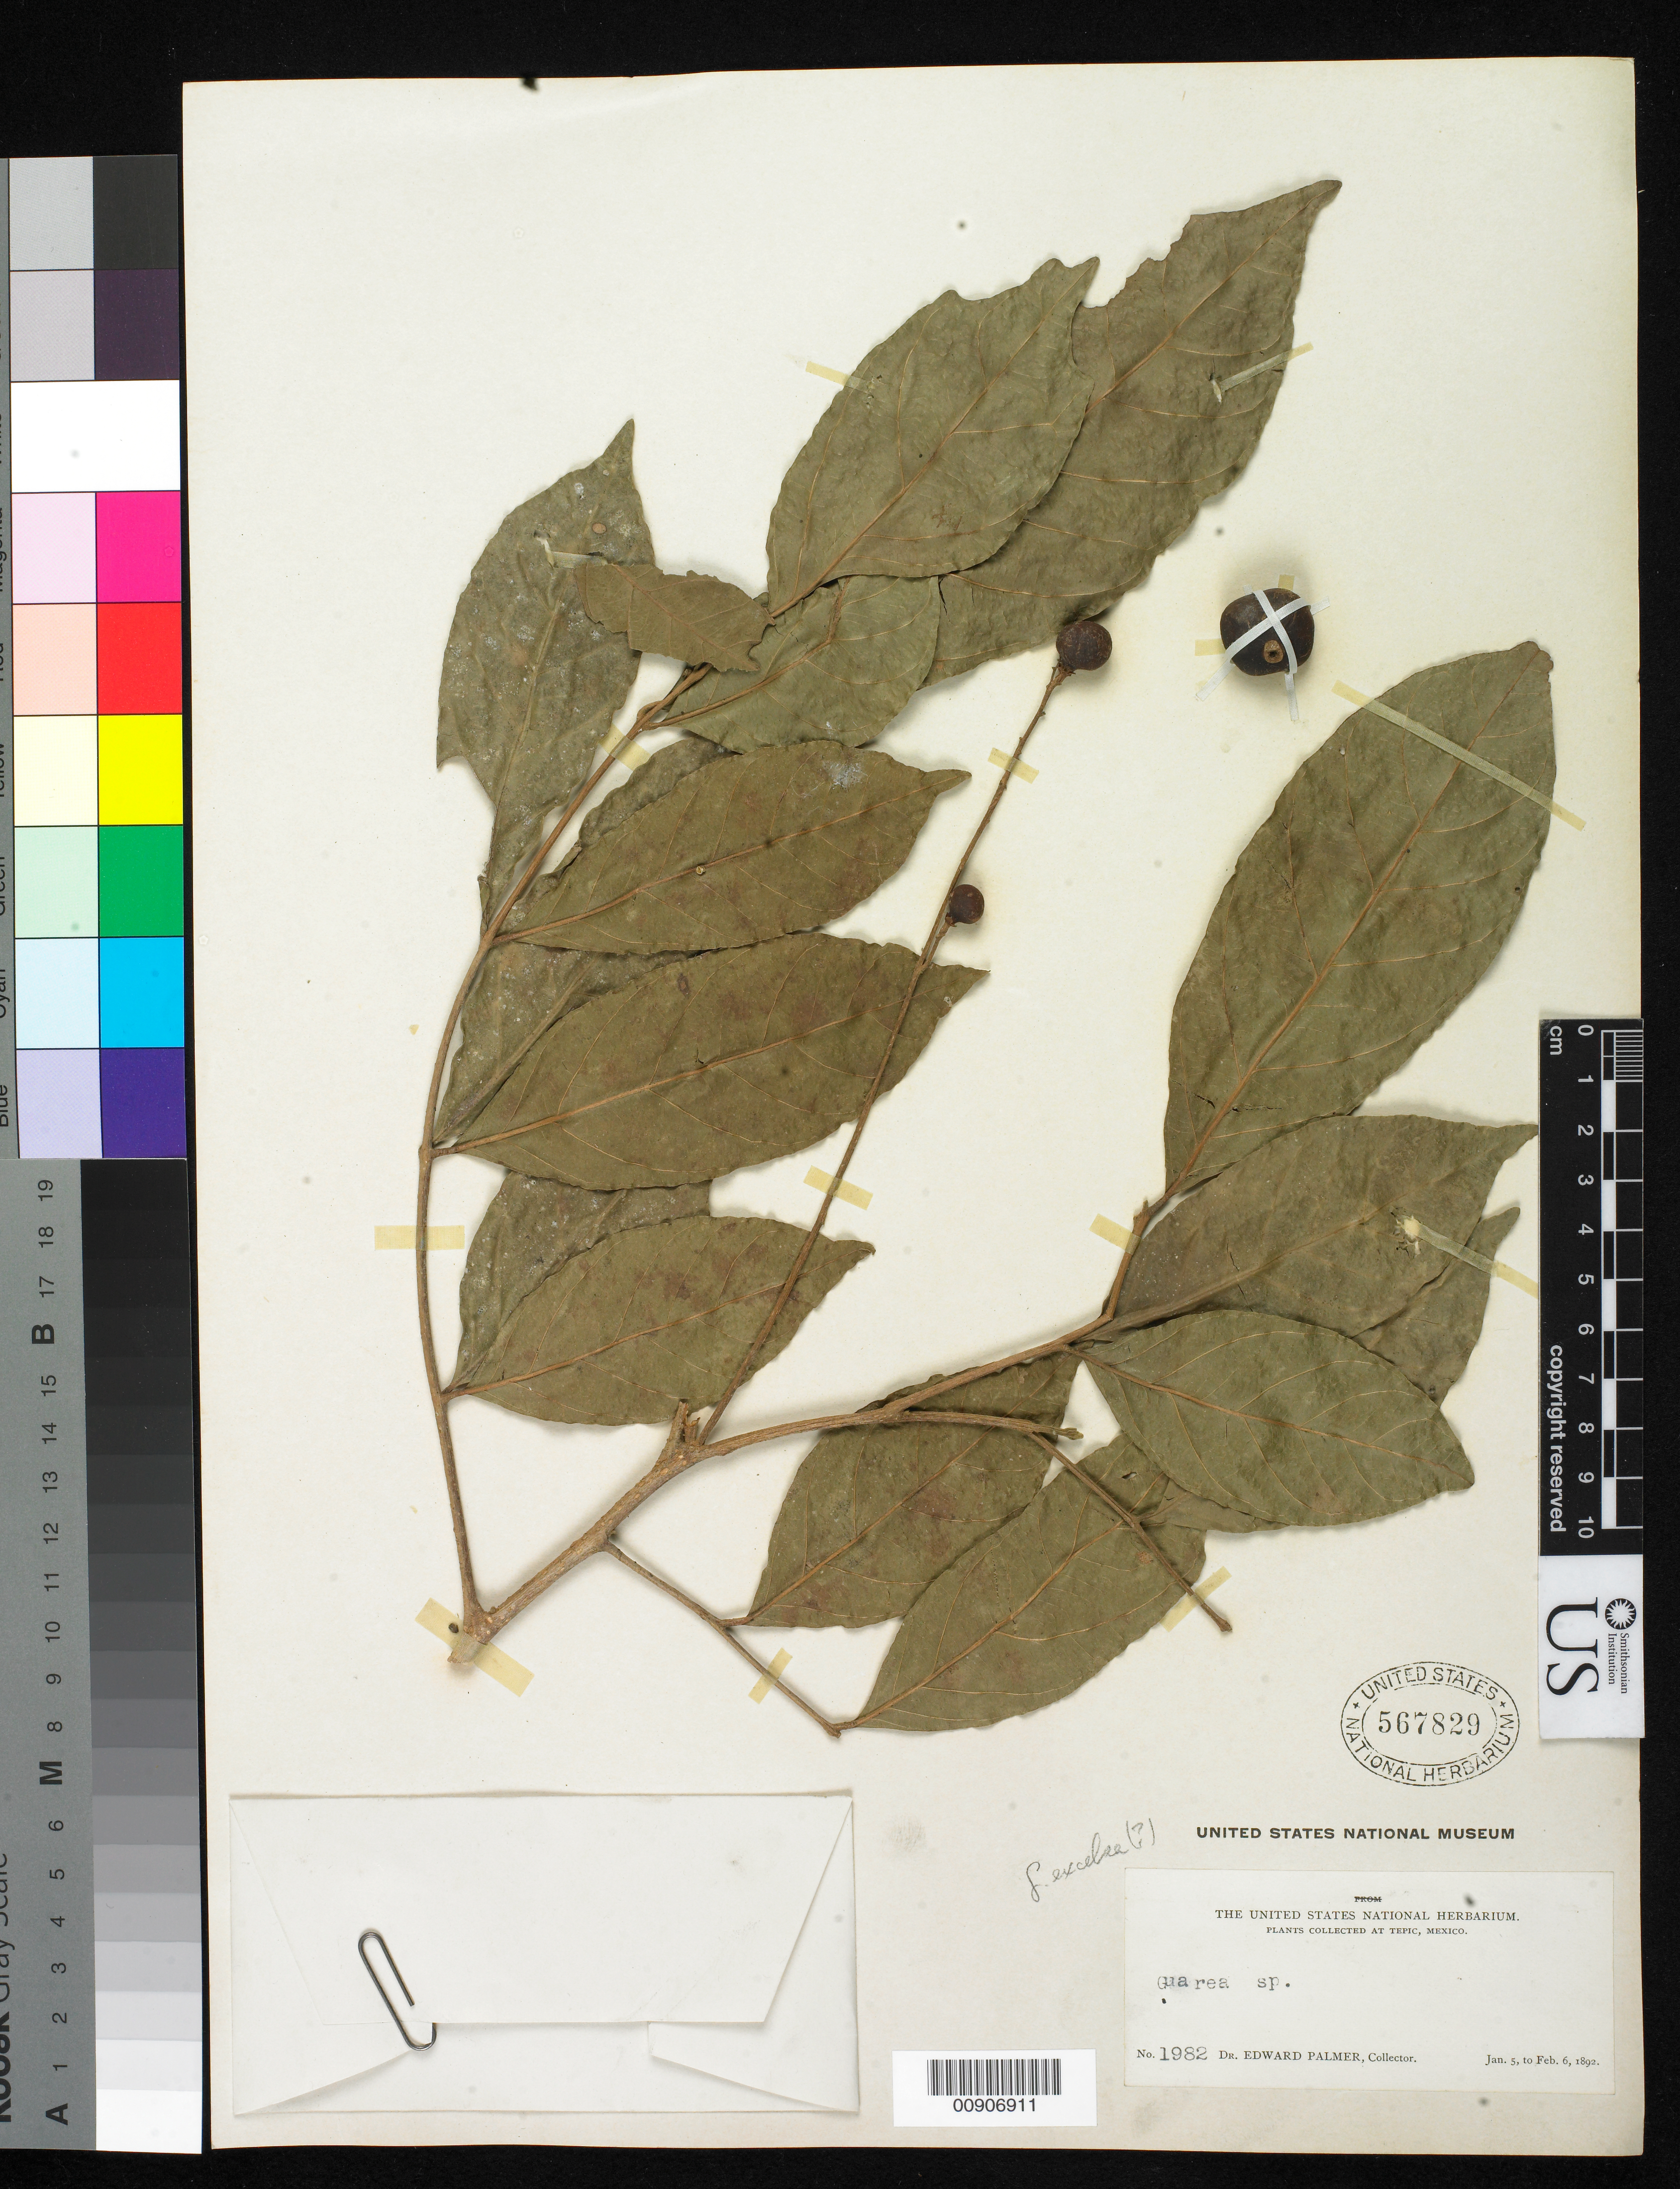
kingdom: Plantae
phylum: Tracheophyta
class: Magnoliopsida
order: Sapindales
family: Meliaceae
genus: Guarea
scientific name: Guarea excelsa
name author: Kunth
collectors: E. Palmer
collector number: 1982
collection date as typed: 05 Jan 1892 to 06 Feb 1892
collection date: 1892-01-05/1892-02-06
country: Mexico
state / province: Nayarit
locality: Tepic.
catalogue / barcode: US 567829